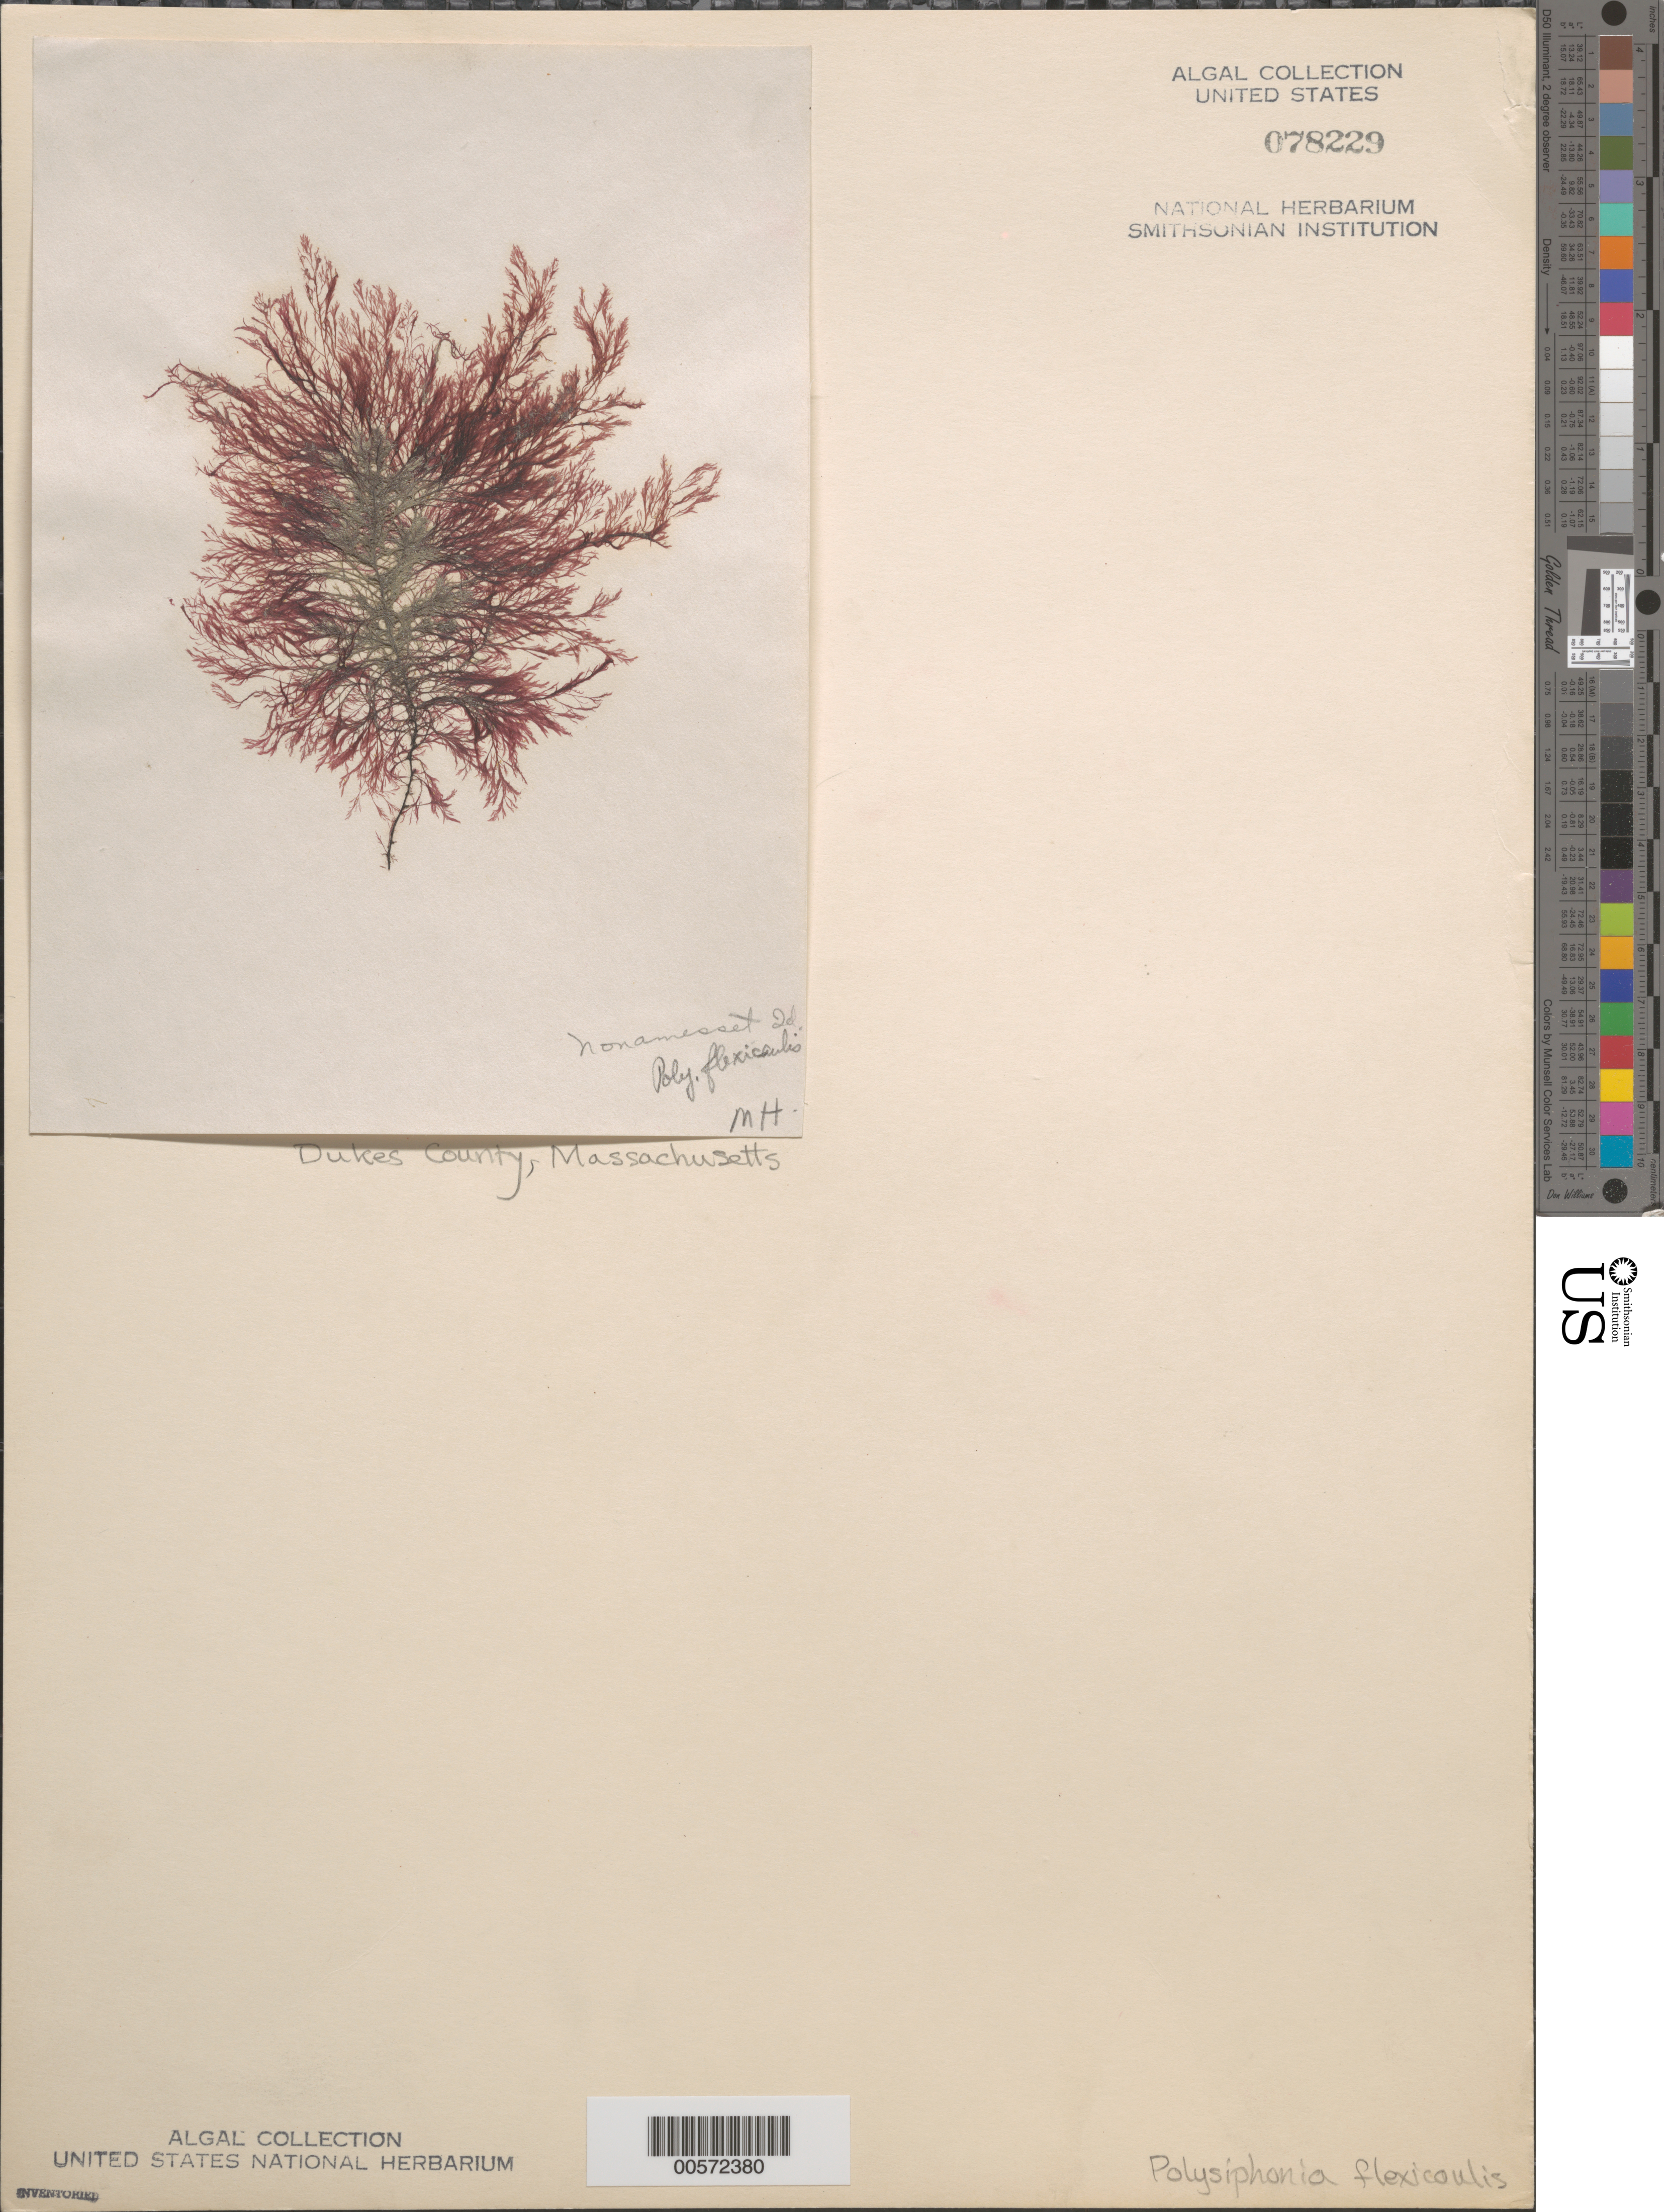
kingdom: Plantae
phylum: Rhodophyta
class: Florideophyceae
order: Ceramiales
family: Rhodomelaceae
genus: Leptosiphonia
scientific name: Leptosiphonia flexicaulis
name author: (Harv.) Savoie & G.W. Saunders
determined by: Algae name updating Project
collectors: M. H.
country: United States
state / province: Massachusetts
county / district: Dukes County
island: Nonamesset Island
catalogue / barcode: US 78229